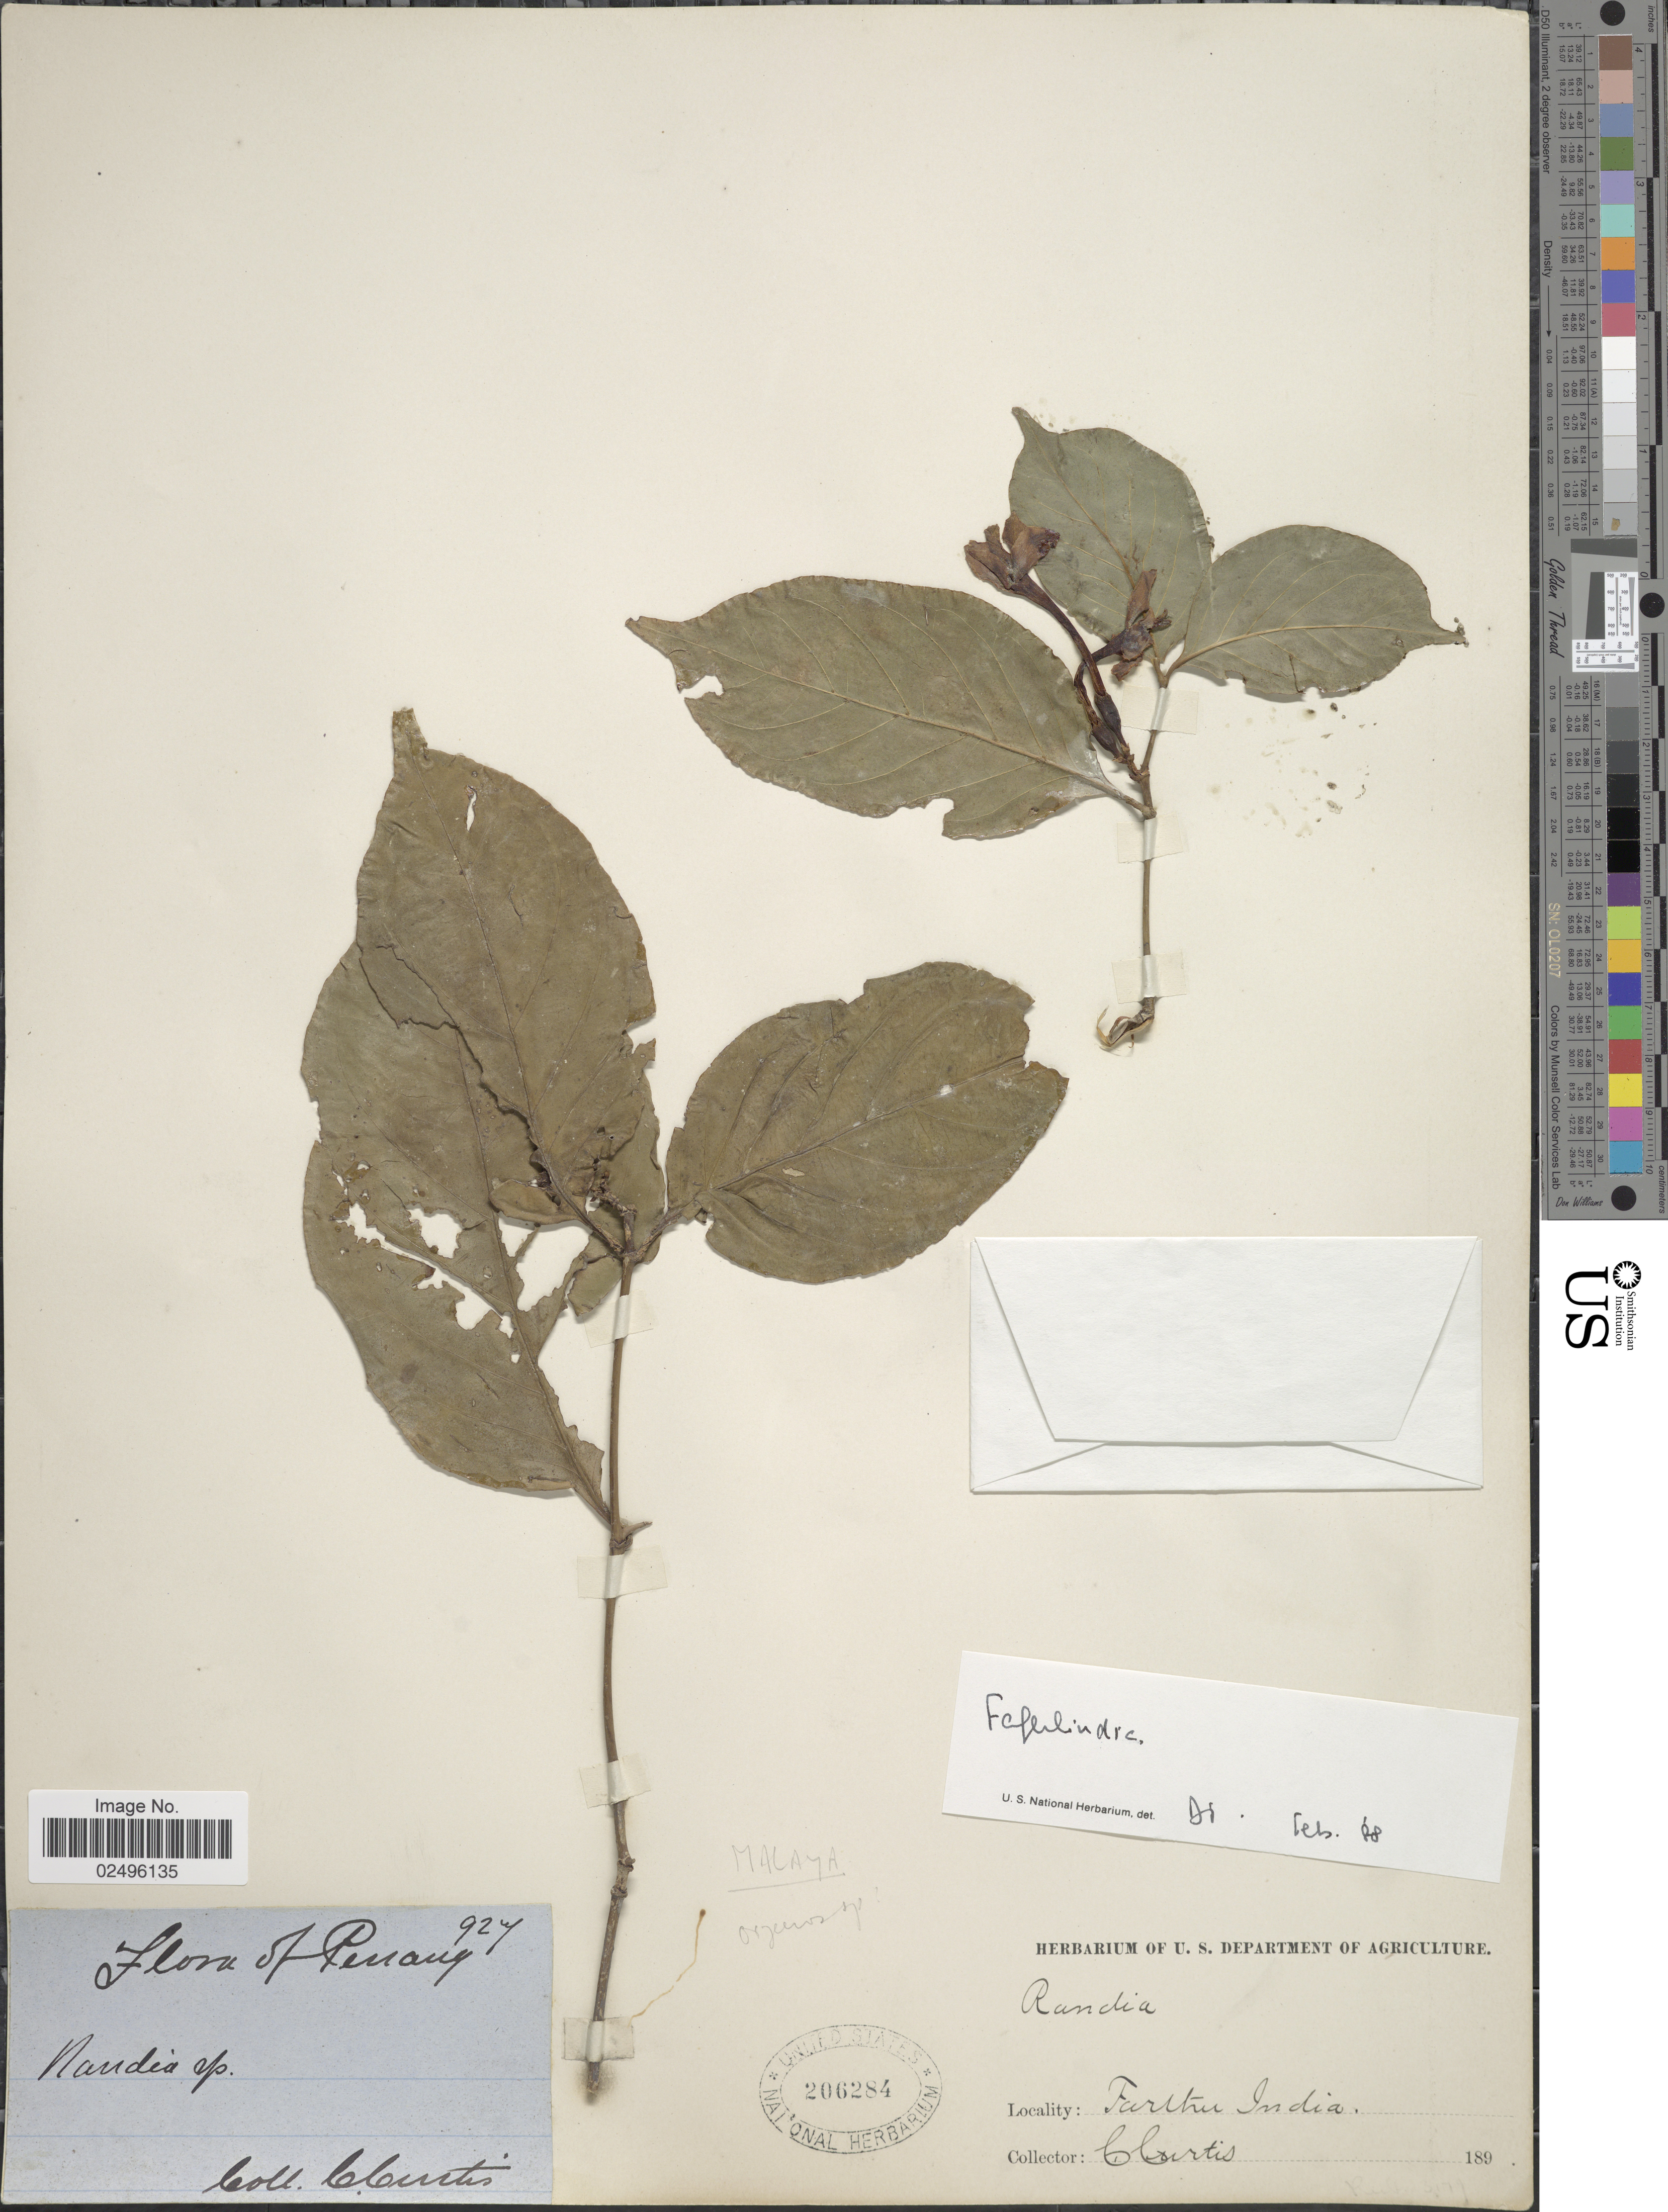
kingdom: Plantae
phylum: Tracheophyta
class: Magnoliopsida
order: Gentianales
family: Rubiaceae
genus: Fagerlindia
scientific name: Fagerlindia sp.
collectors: C. Curtis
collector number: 927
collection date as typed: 189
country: Malaysia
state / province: Pinang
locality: Penang, Fart [illegible text] India, Malaya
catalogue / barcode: US 206284